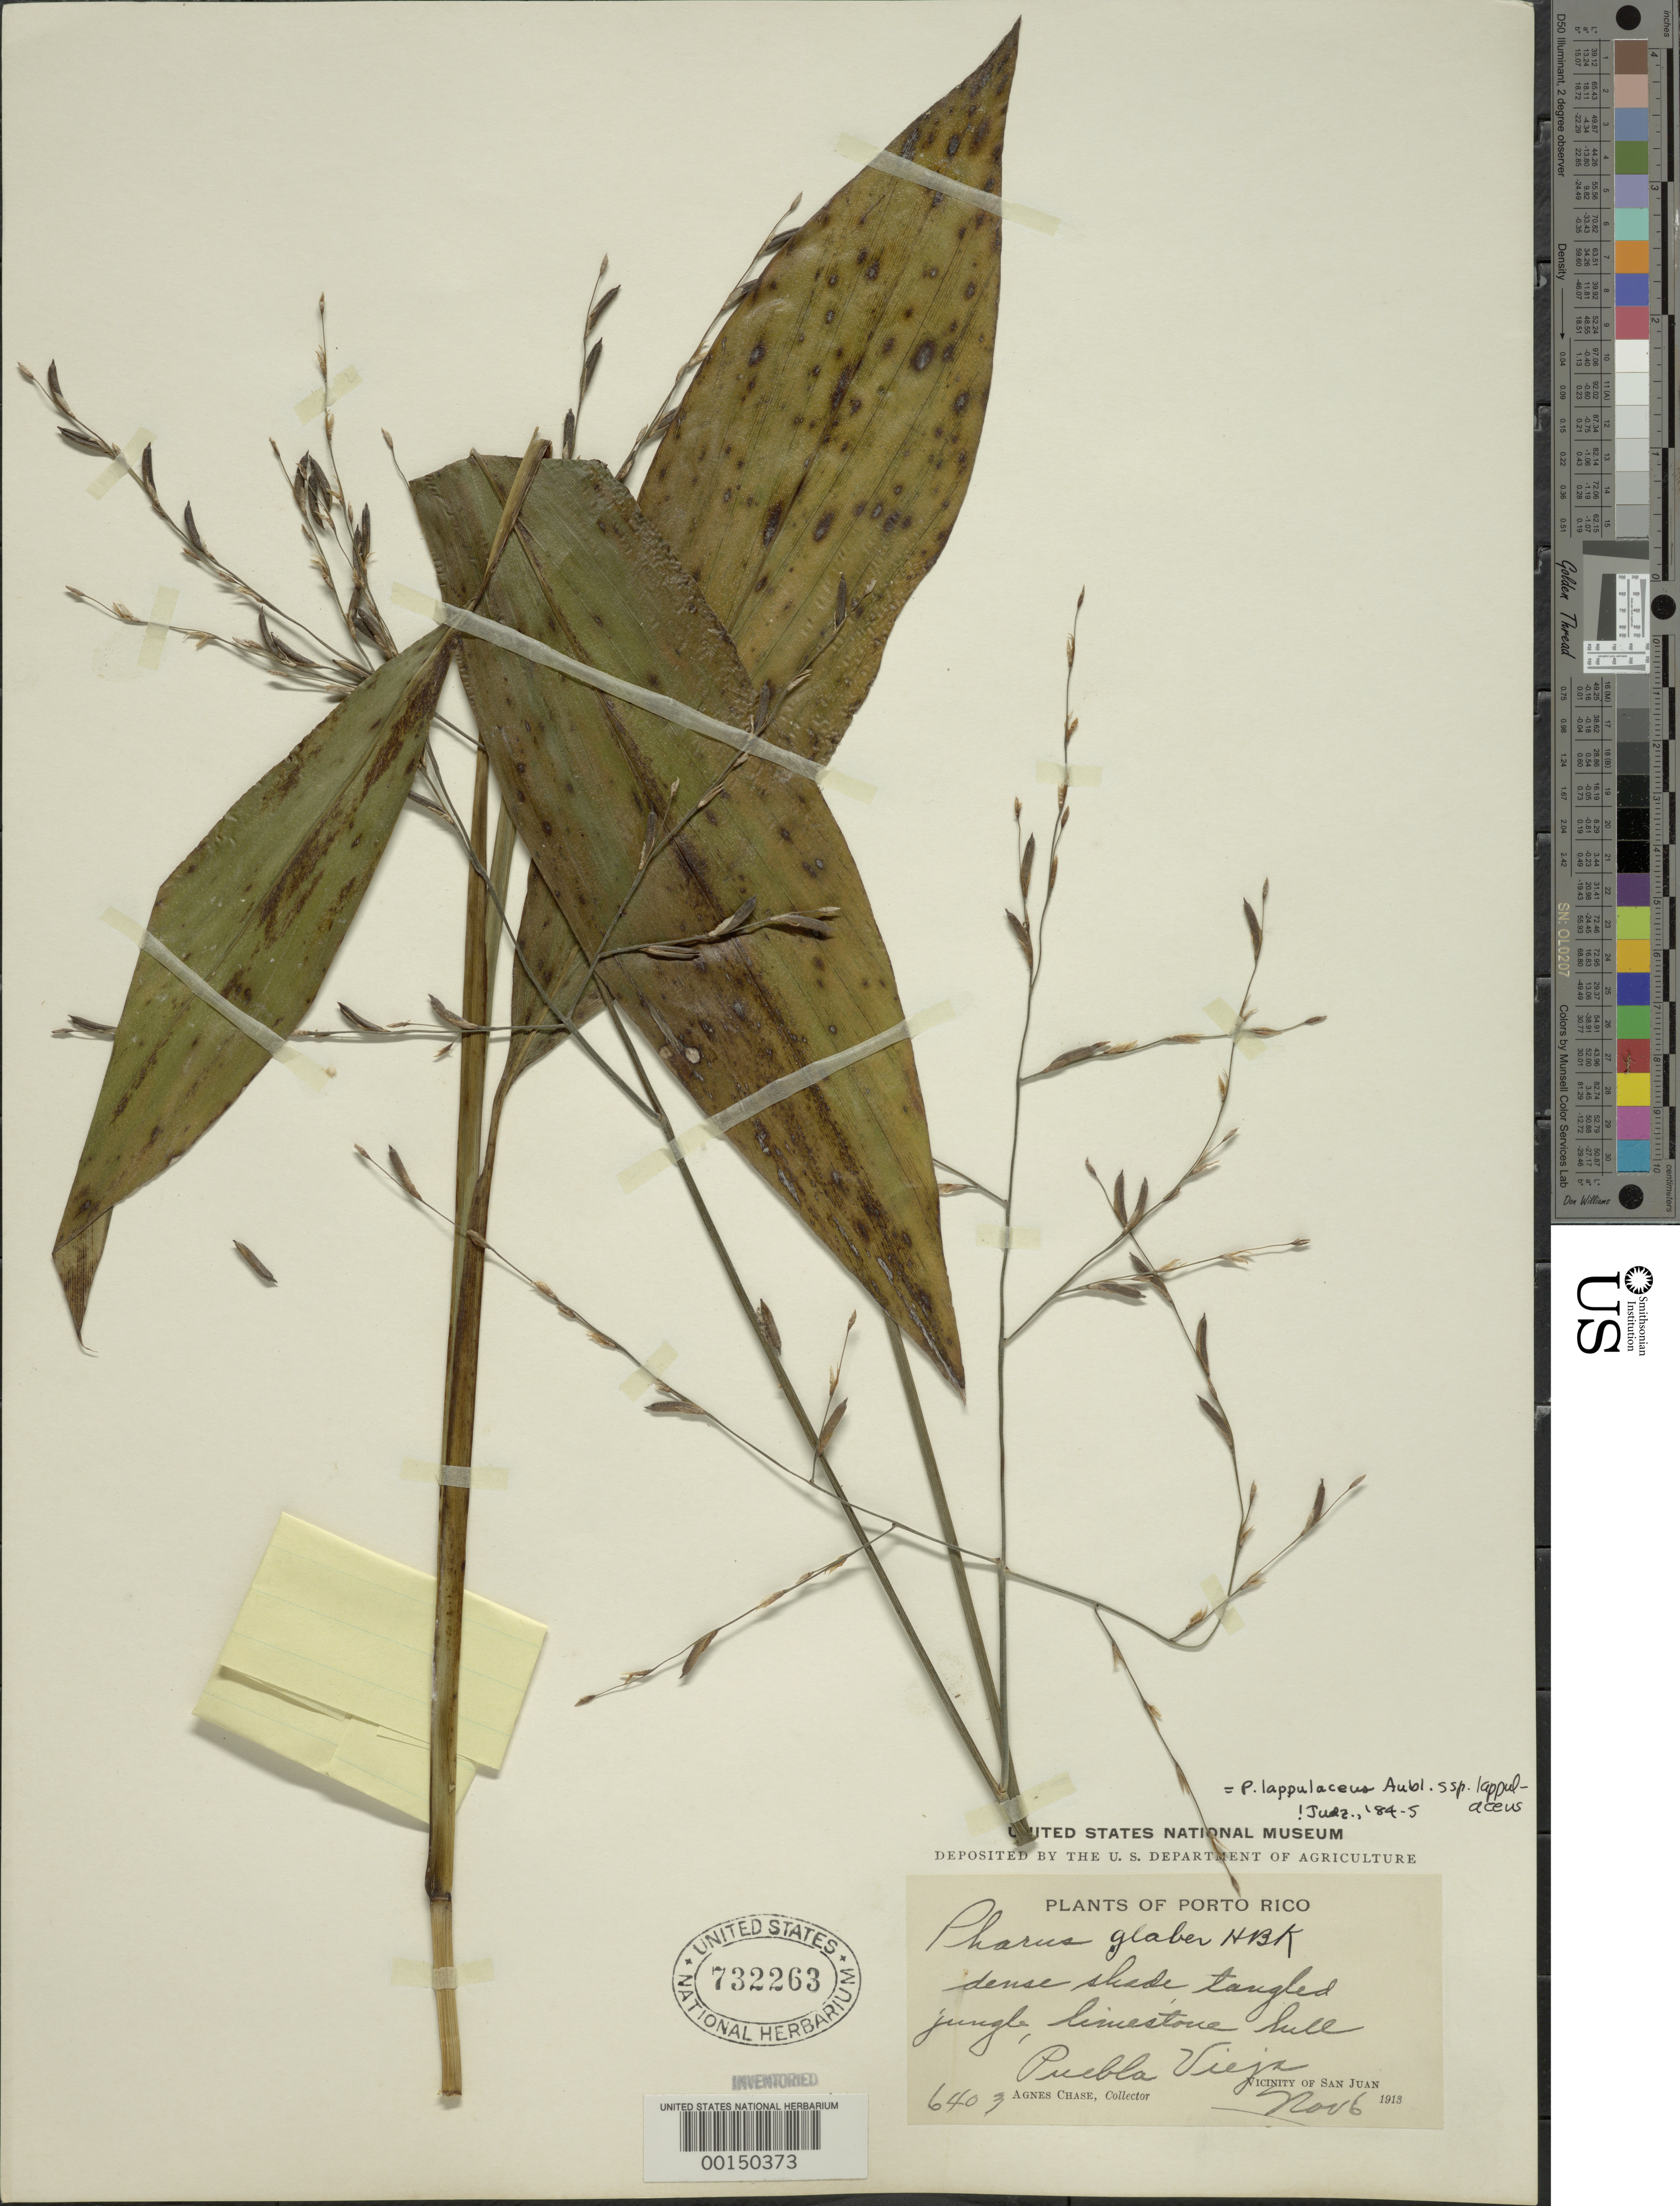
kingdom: Plantae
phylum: Tracheophyta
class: Liliopsida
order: Poales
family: Poaceae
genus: Pharus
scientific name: Pharus lappulaceus subsp. lappulaceus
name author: Aubl.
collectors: A. Chase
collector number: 6403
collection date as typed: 06 Nov 1913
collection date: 1913-11-06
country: Puerto Rico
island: Greater Antilles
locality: San juan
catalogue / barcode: US 732263